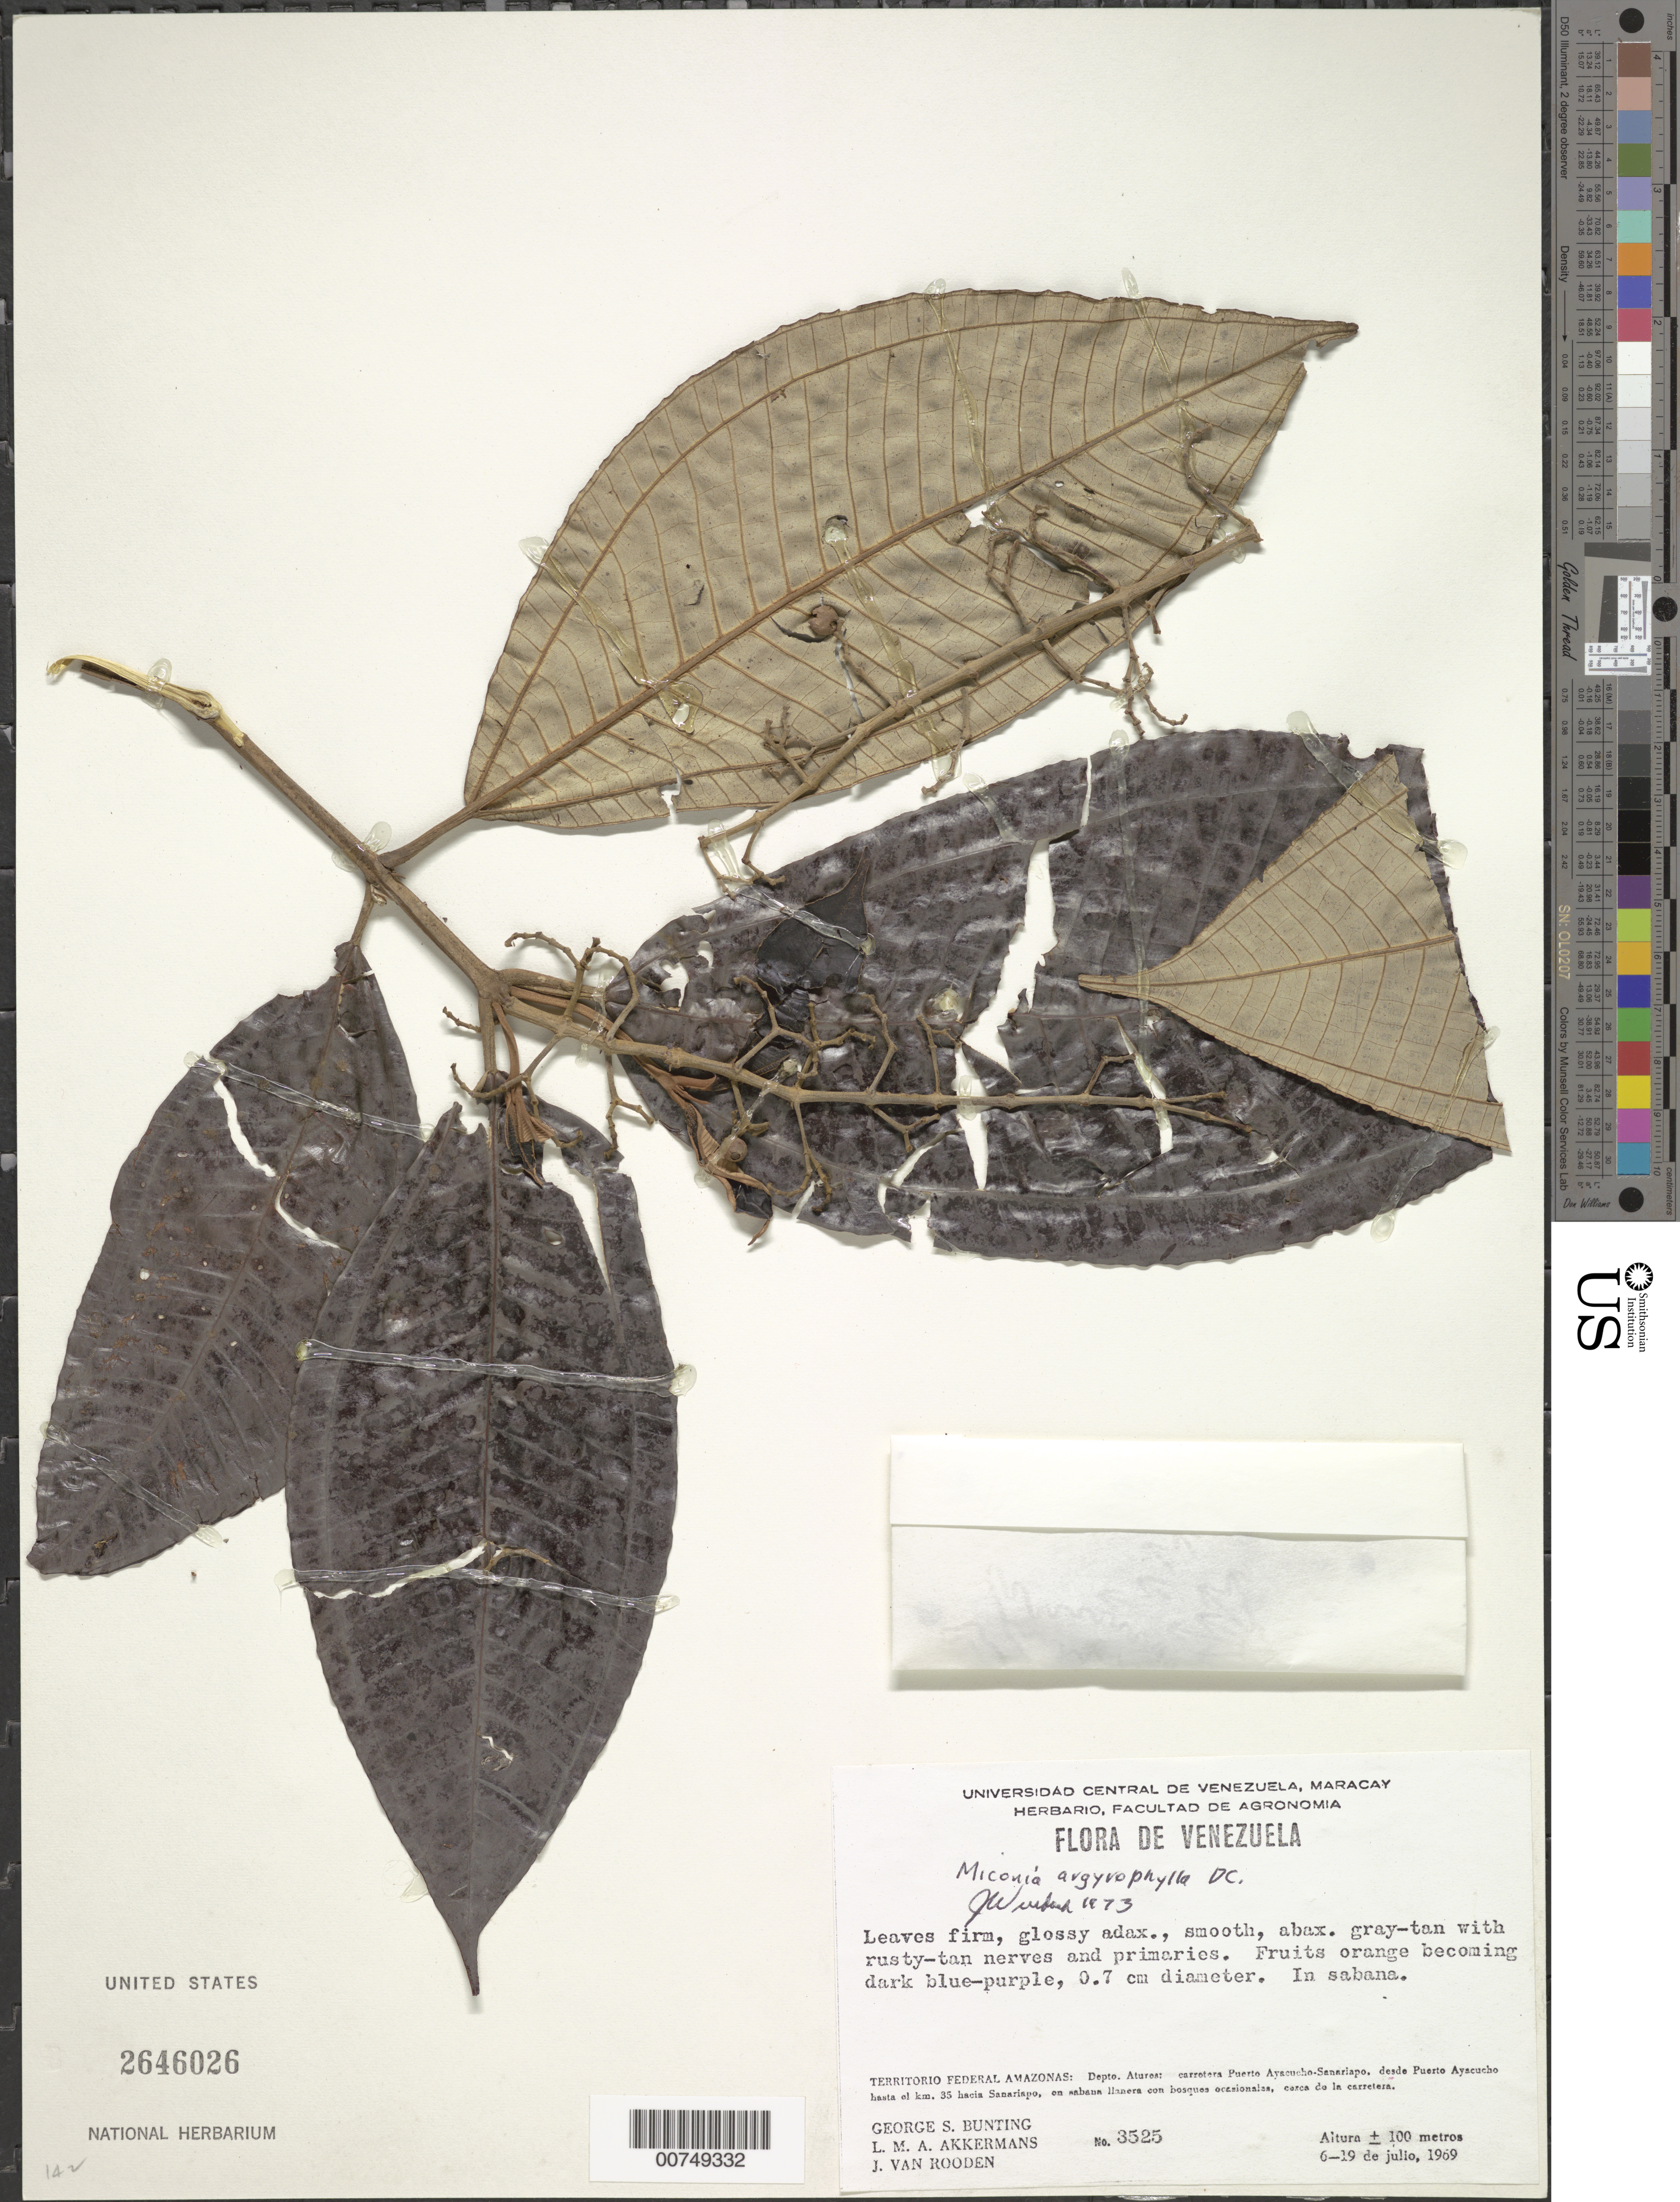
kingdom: Plantae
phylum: Tracheophyta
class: Magnoliopsida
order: Myrtales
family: Melastomataceae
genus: Miconia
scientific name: Miconia argyrophylla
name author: DC.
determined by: Wurdack, John J., (US), US (UNITED STATES)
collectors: G. S. Bunting, L. M. Akkermans & J. Van Rooden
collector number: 3525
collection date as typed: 6-Jul-69 to 19-Jul-69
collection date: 1969-07-06/1969-07-19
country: Venezuela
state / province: Amazonas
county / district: Atures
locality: Puerto Ayacucho to Sanariapo, desde Puerto Ayacucho hasta el km 35 hacia Sanariapo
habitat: Sabana llanera con bosques occasionals, cerca de la carretera; in sabana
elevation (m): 100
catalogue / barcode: US 2646026